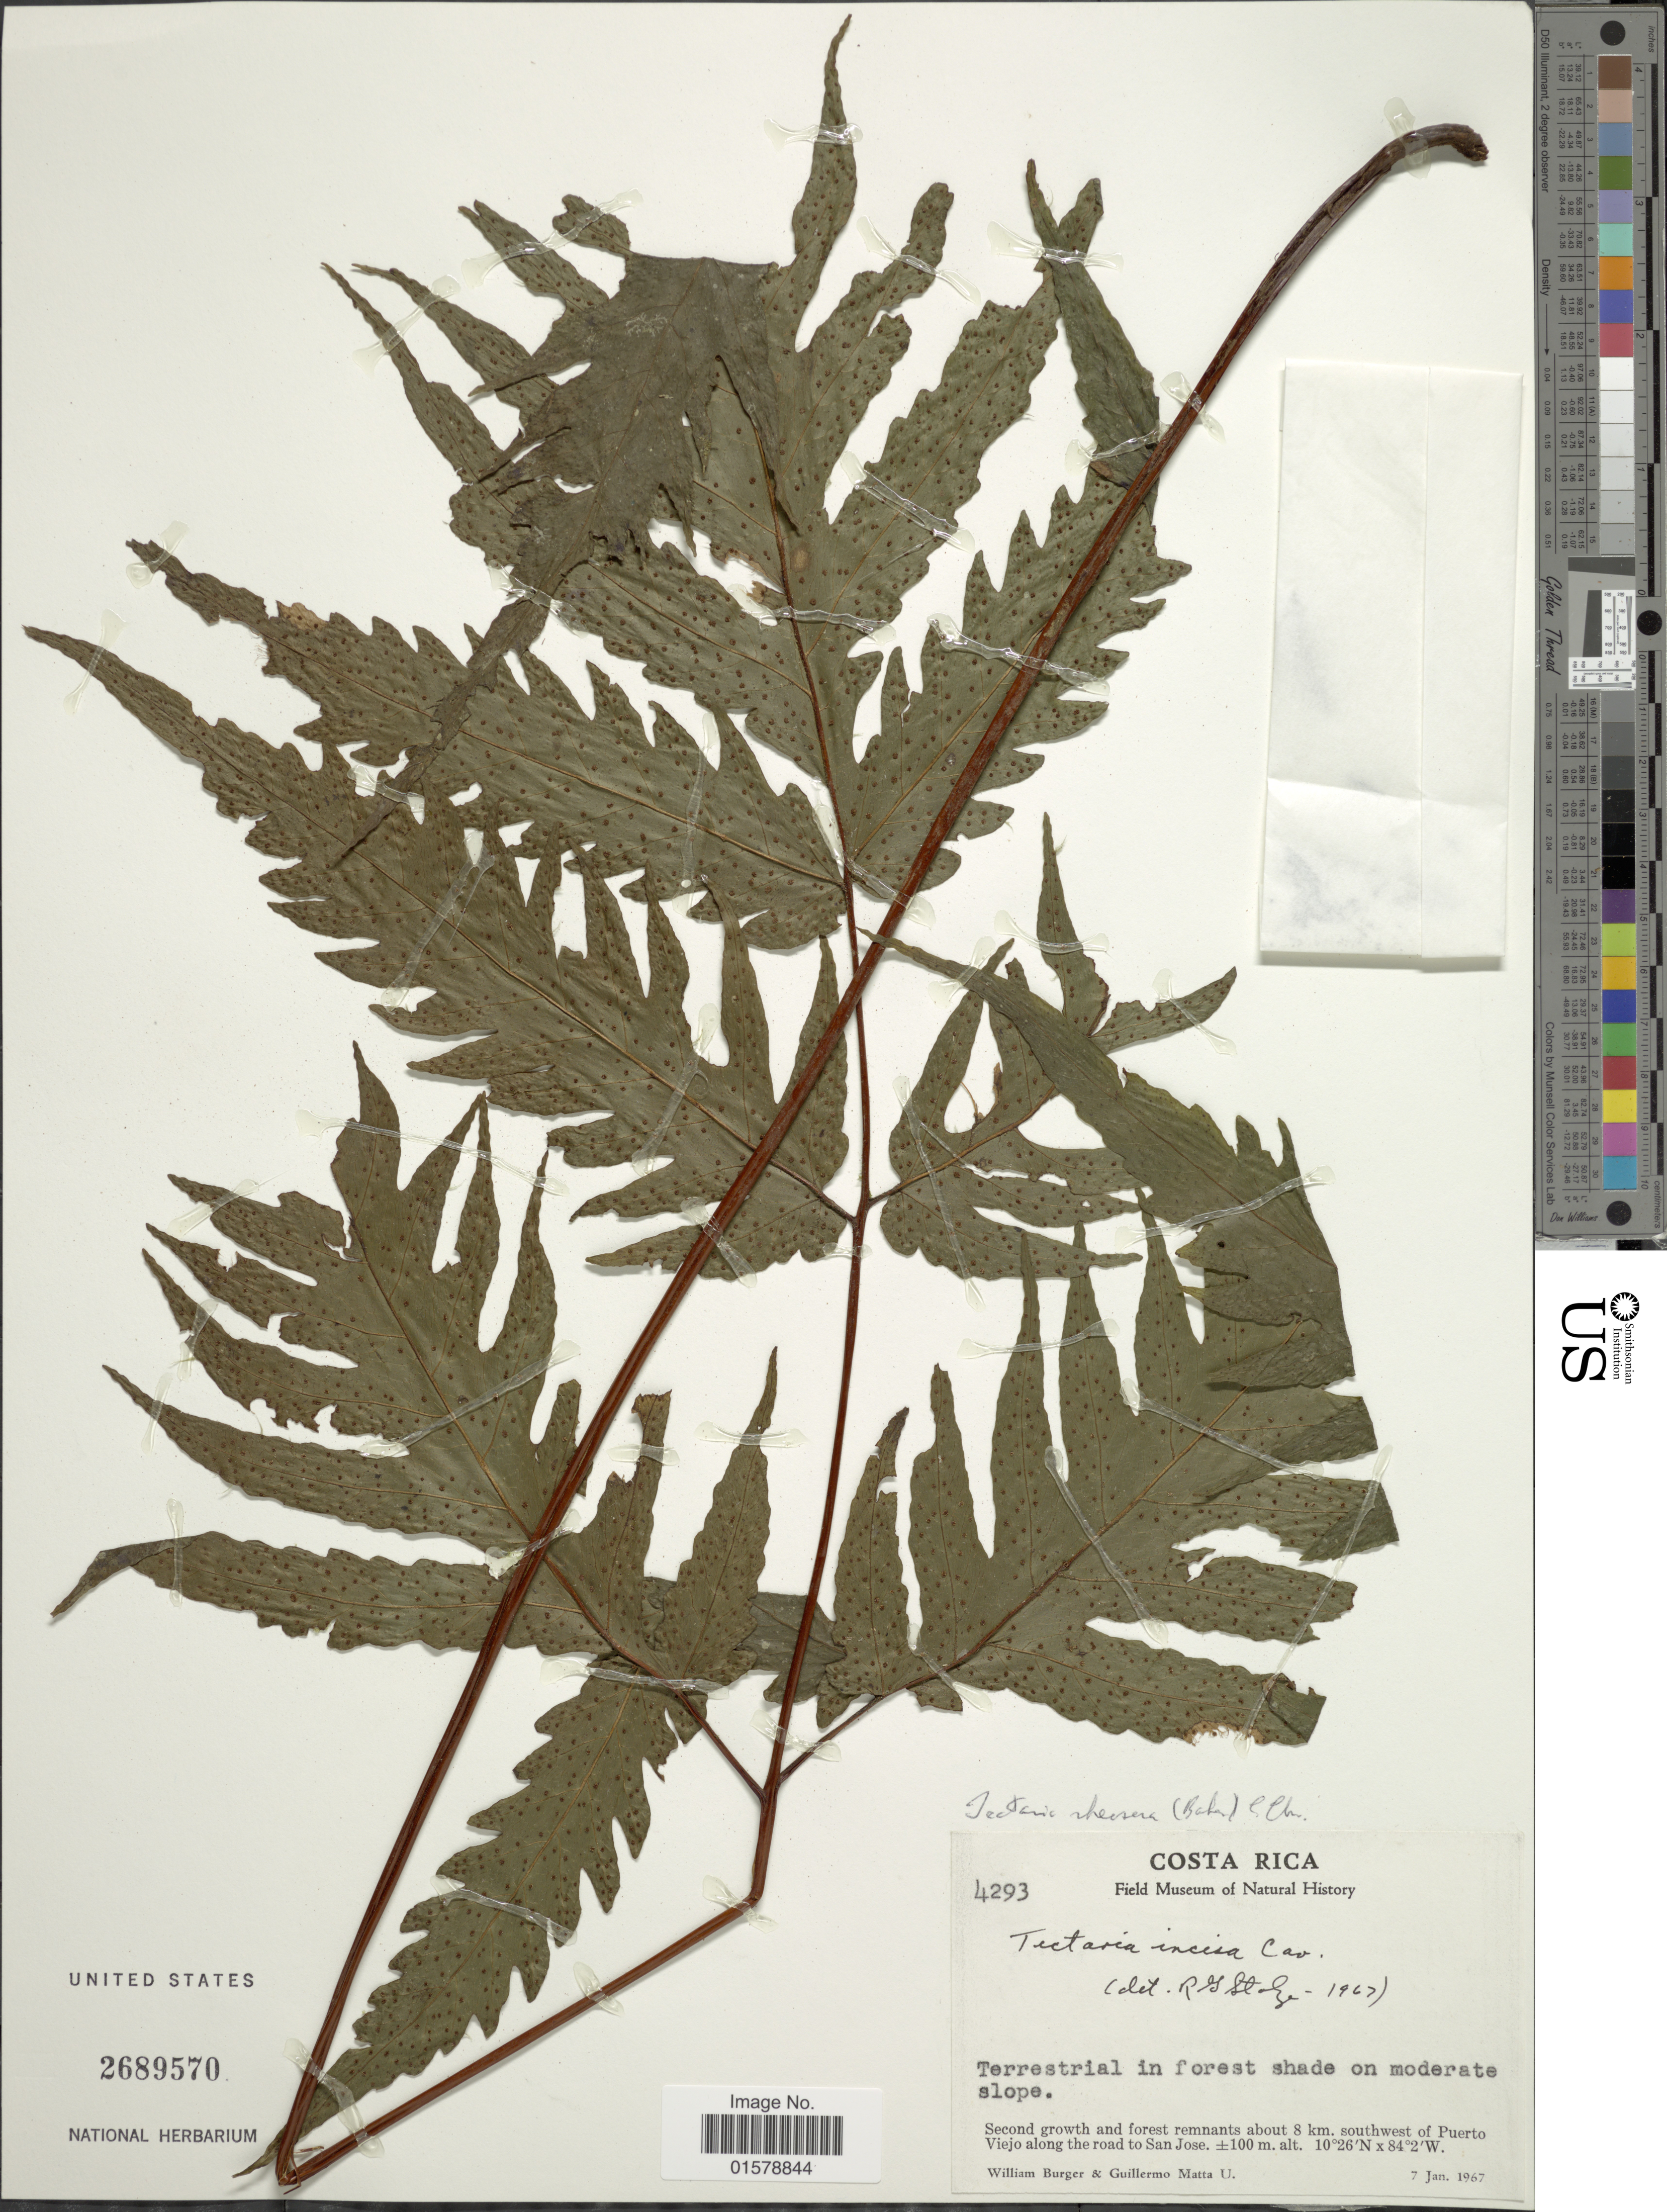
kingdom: Plantae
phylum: Tracheophyta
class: Polypodiopsida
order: Polypodiales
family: Tectariaceae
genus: Tectaria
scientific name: Tectaria rivalis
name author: (Mett. ex Kuhn) C. Chr.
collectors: W. Burger & G. Matta U.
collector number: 4293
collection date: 1967-01-07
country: Costa Rica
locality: Second growth and forest remnanr about 8 km. southwest of Puerto Viejo along the road to San Jose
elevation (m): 100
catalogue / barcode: US 2689570